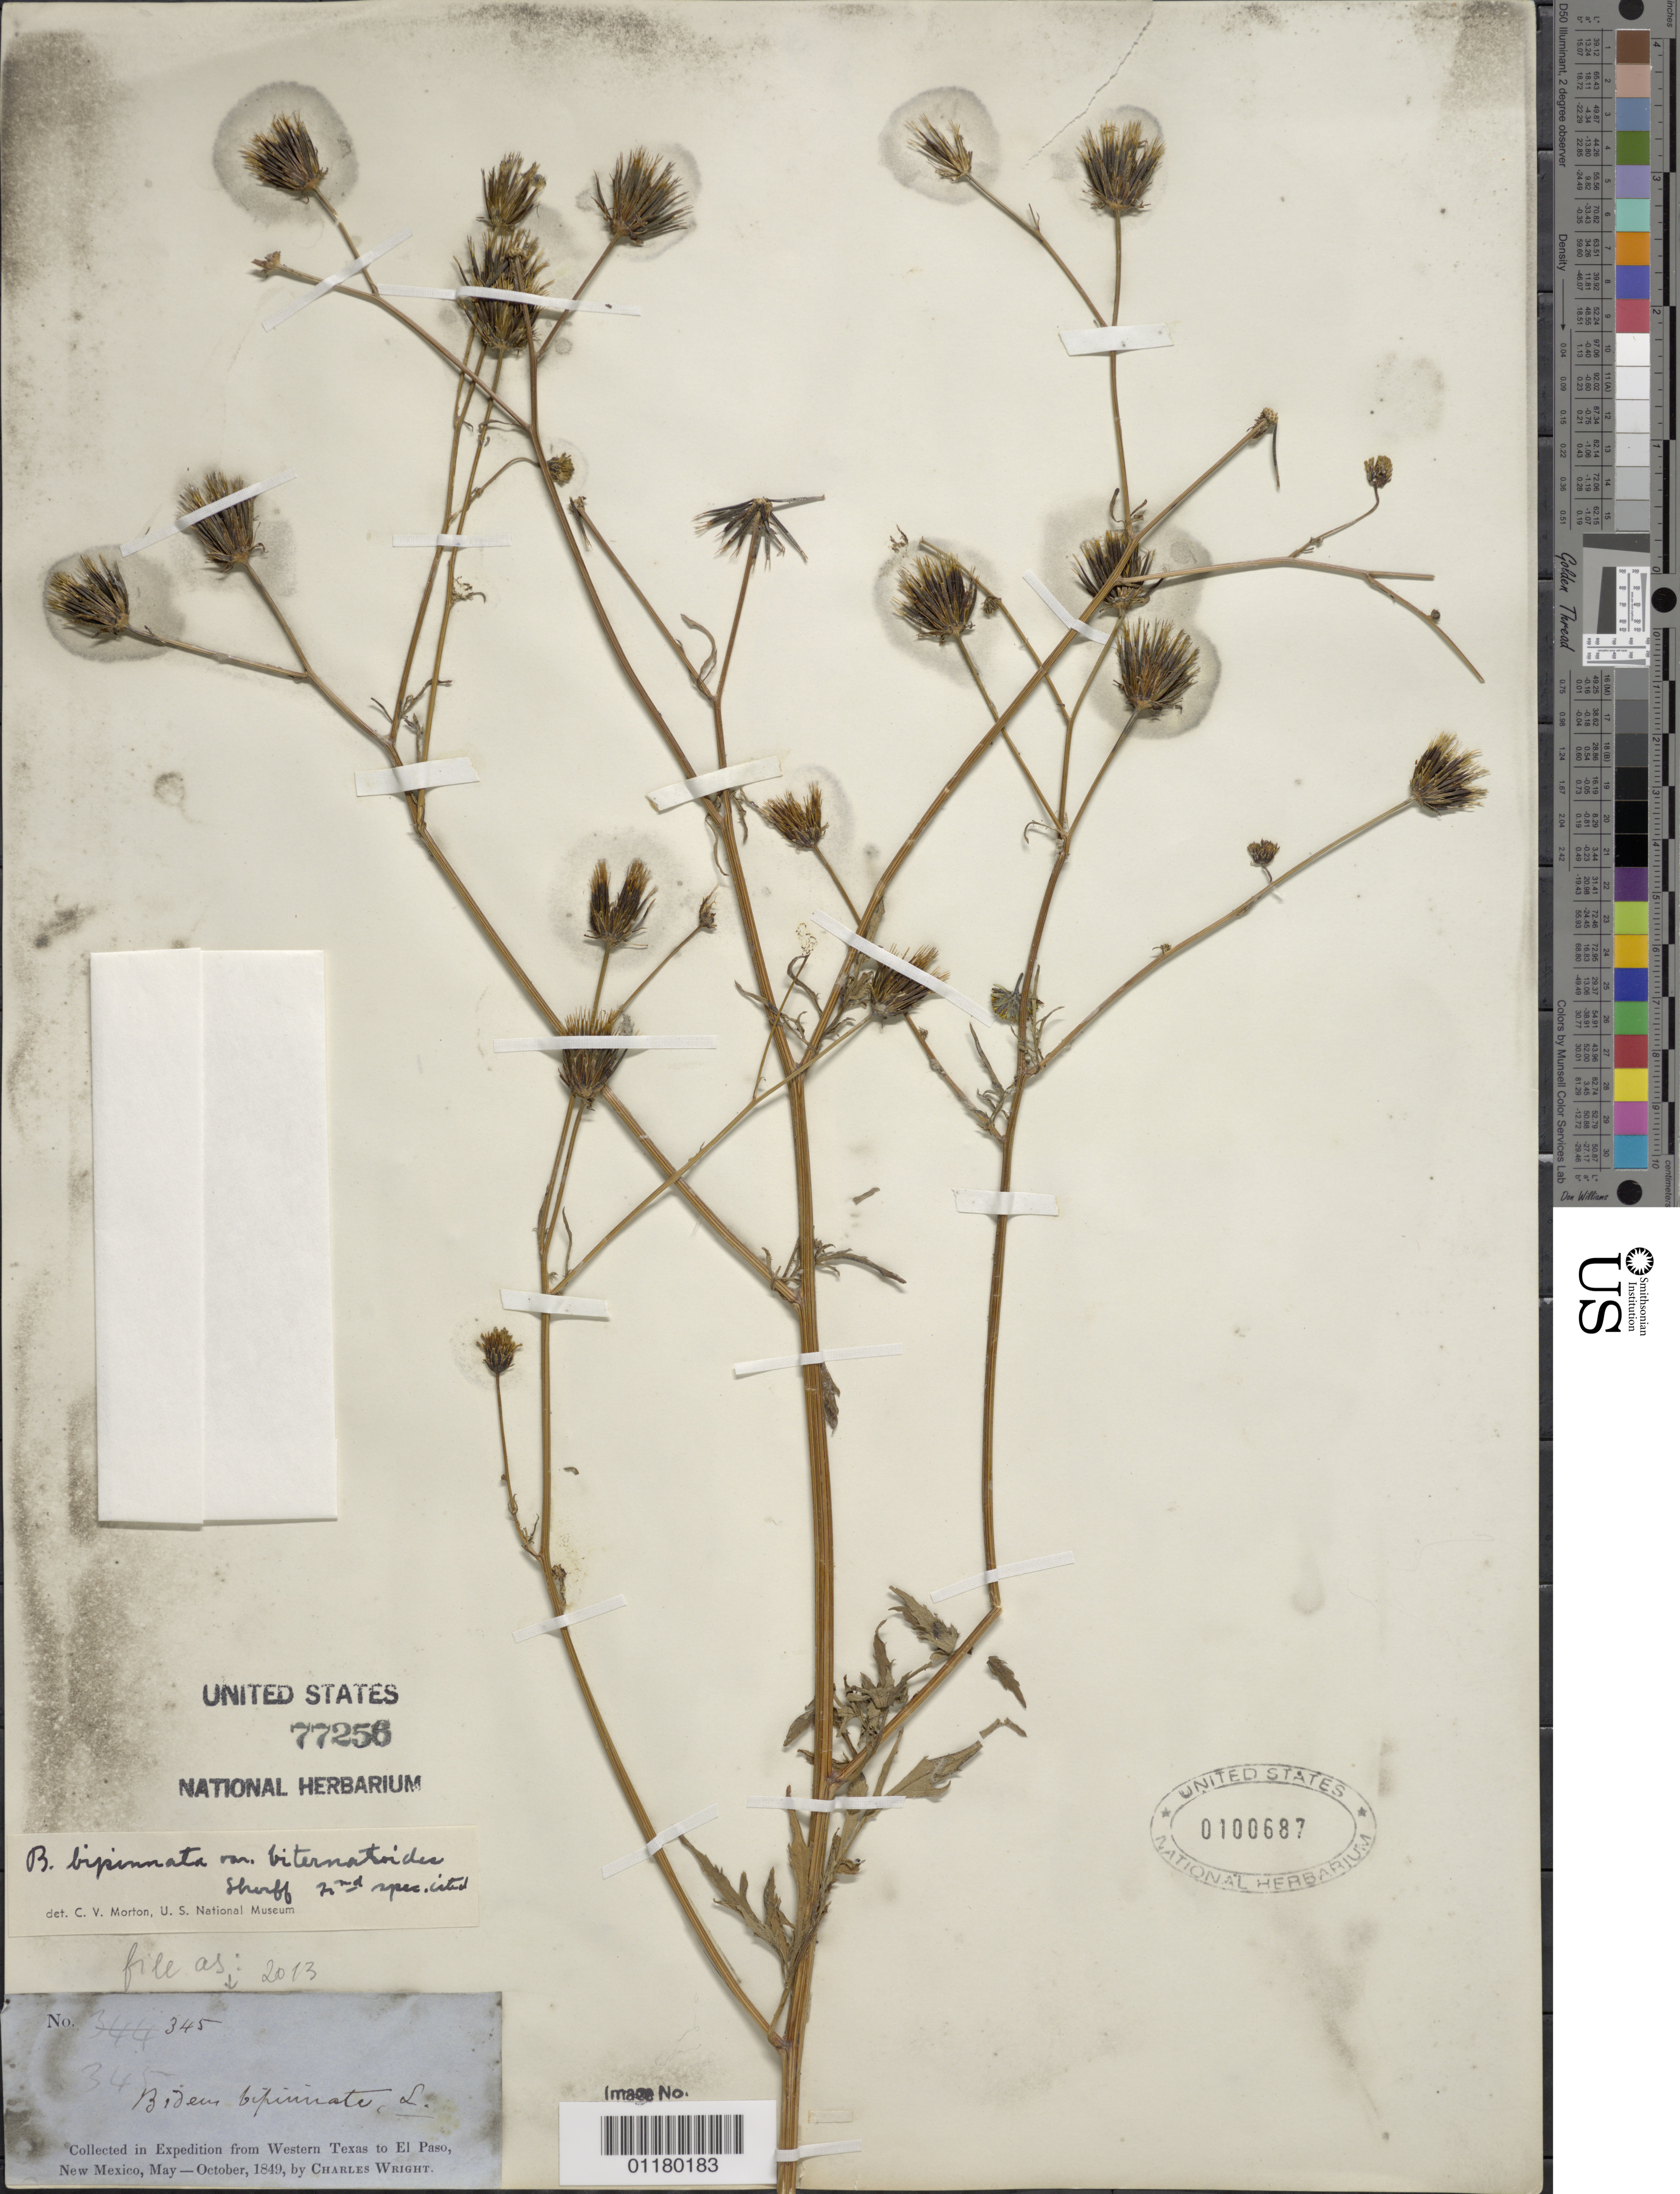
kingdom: Plantae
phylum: Tracheophyta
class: Magnoliopsida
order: Asterales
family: Asteraceae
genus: Bidens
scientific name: Bidens bipinnata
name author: L.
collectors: C. Wright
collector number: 345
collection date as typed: May 1849 to -- Oct 1849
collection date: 1849-05/1849-10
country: United States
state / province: New Mexico / Texas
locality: W Texas to El Paso, New Mexico.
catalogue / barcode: US 77256